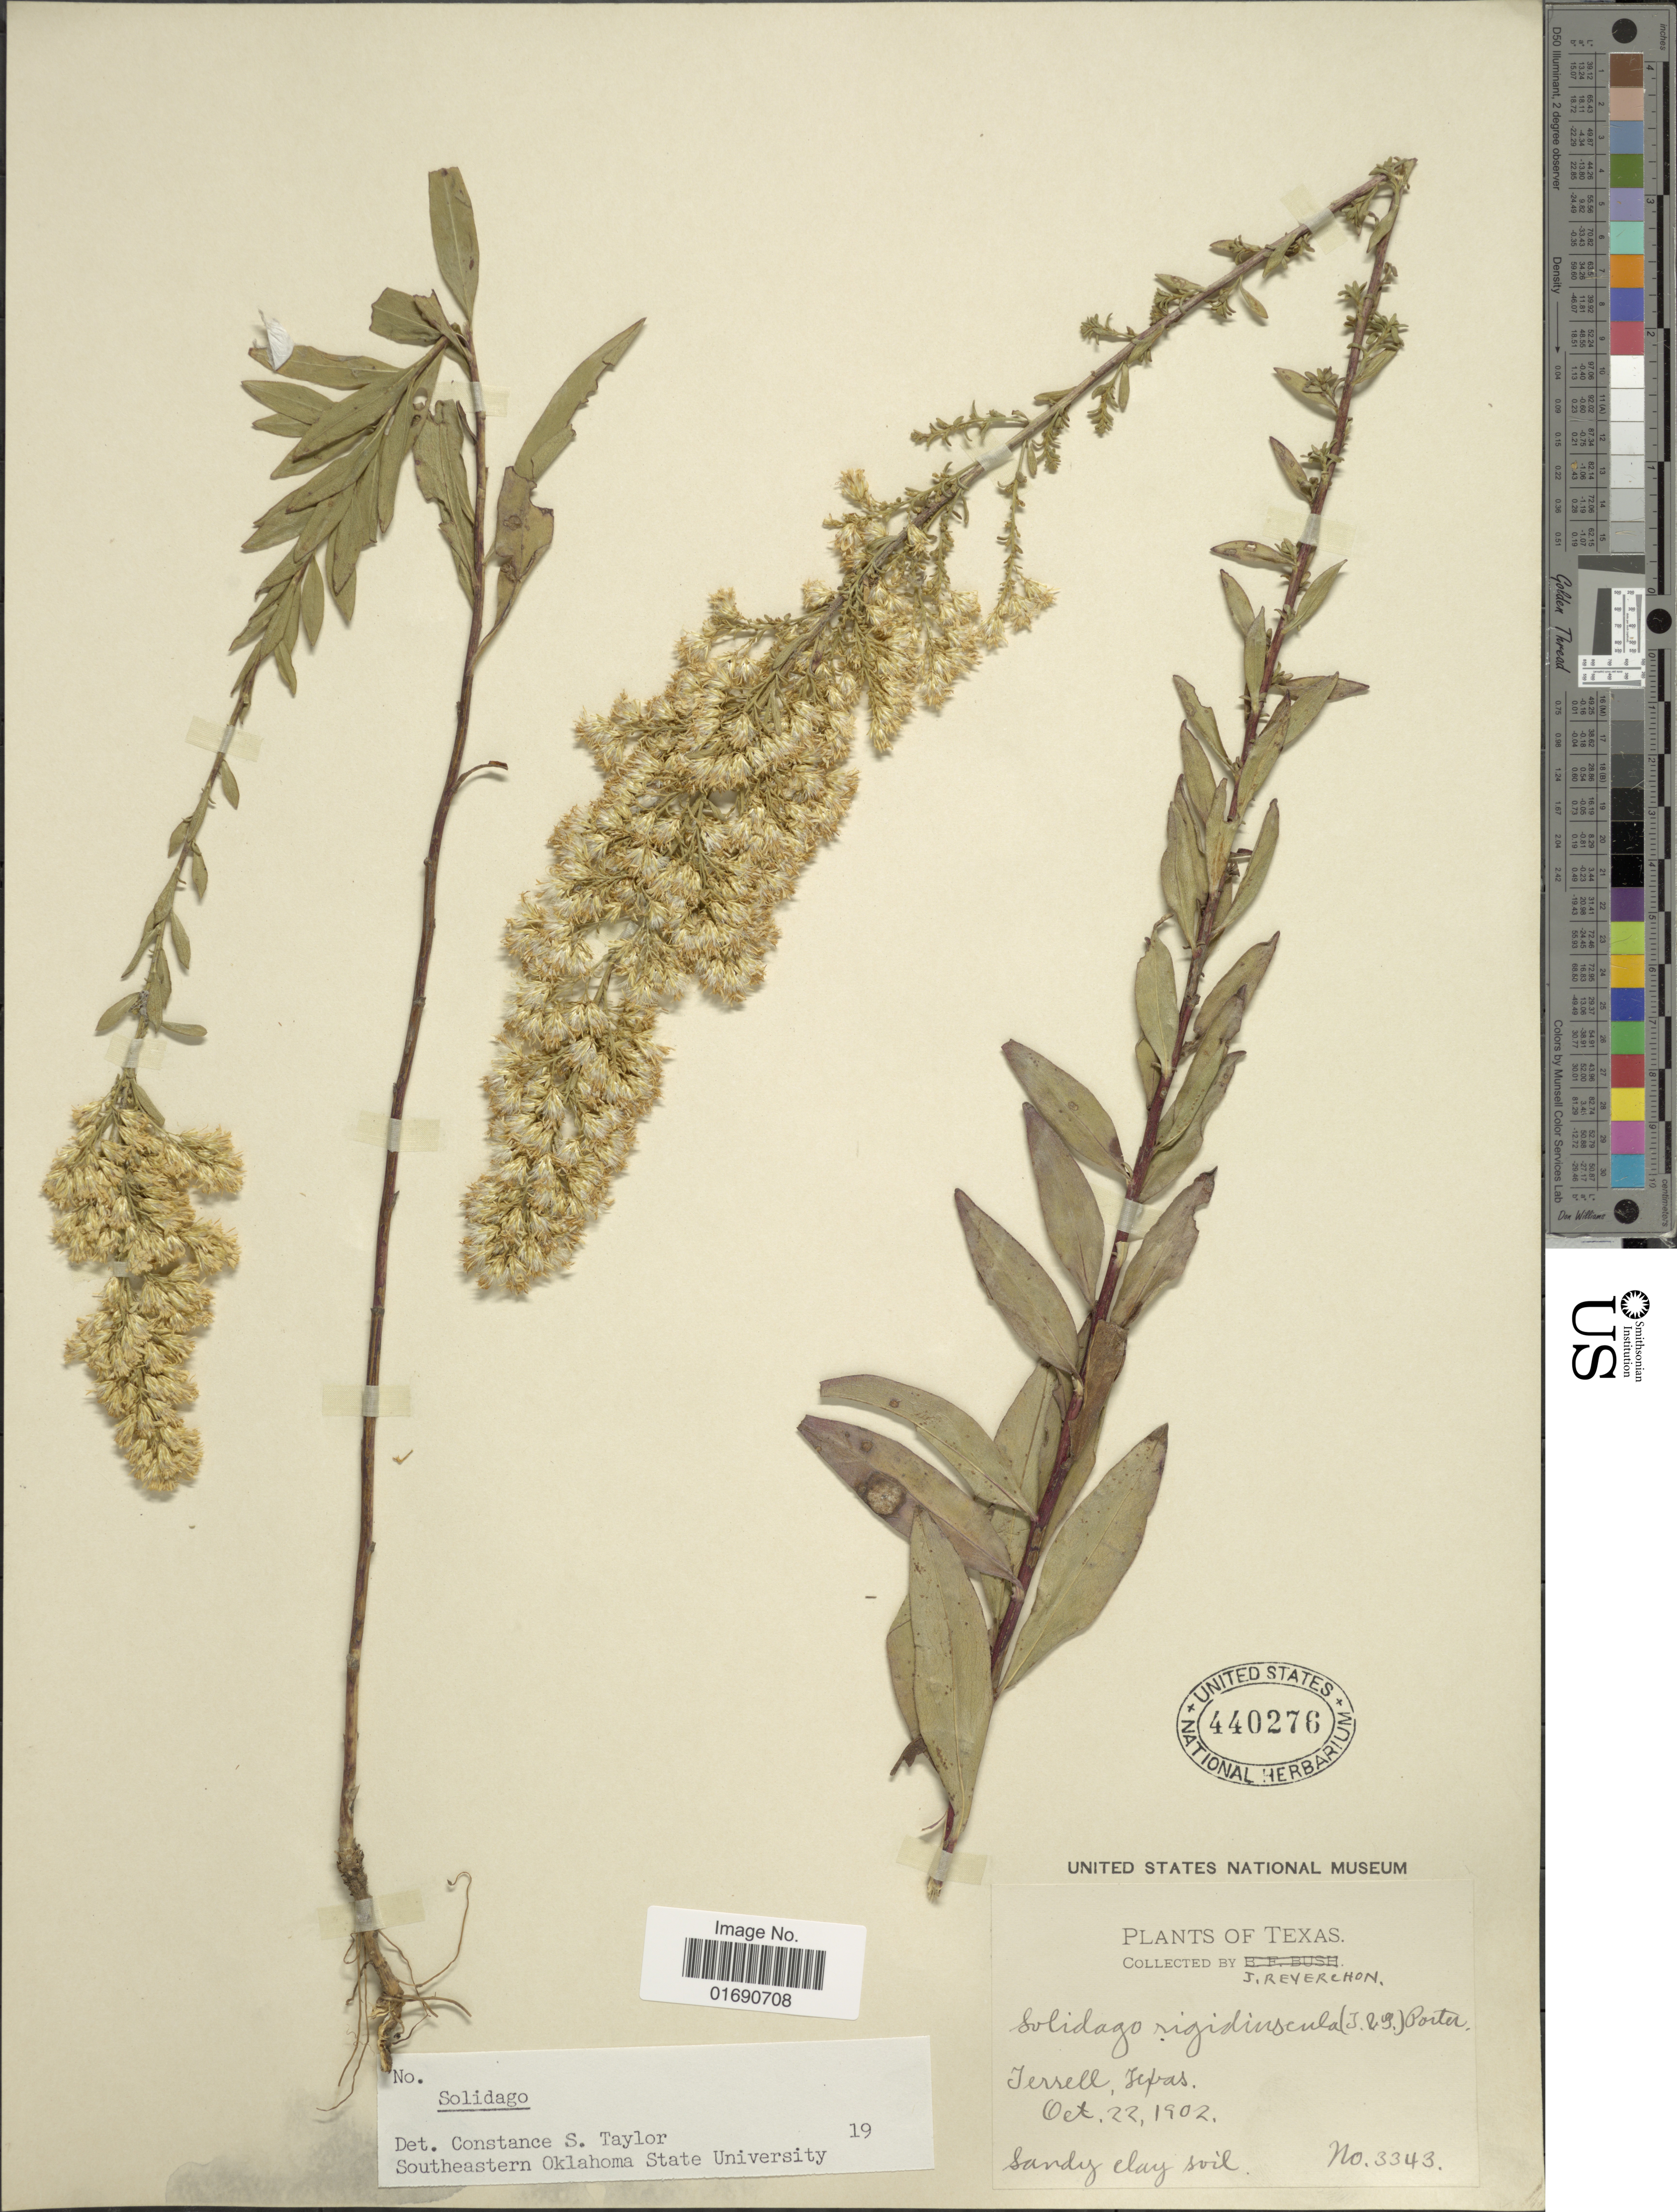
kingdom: Plantae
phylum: Tracheophyta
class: Magnoliopsida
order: Asterales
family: Asteraceae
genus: Solidago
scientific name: Solidago speciosa var. rigidiuscula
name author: Torr. & A. Gray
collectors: J. Reverchon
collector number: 3343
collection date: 1902-10-22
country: United States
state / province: Texas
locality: Jerrel, sandy clay soil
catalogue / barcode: US 440276